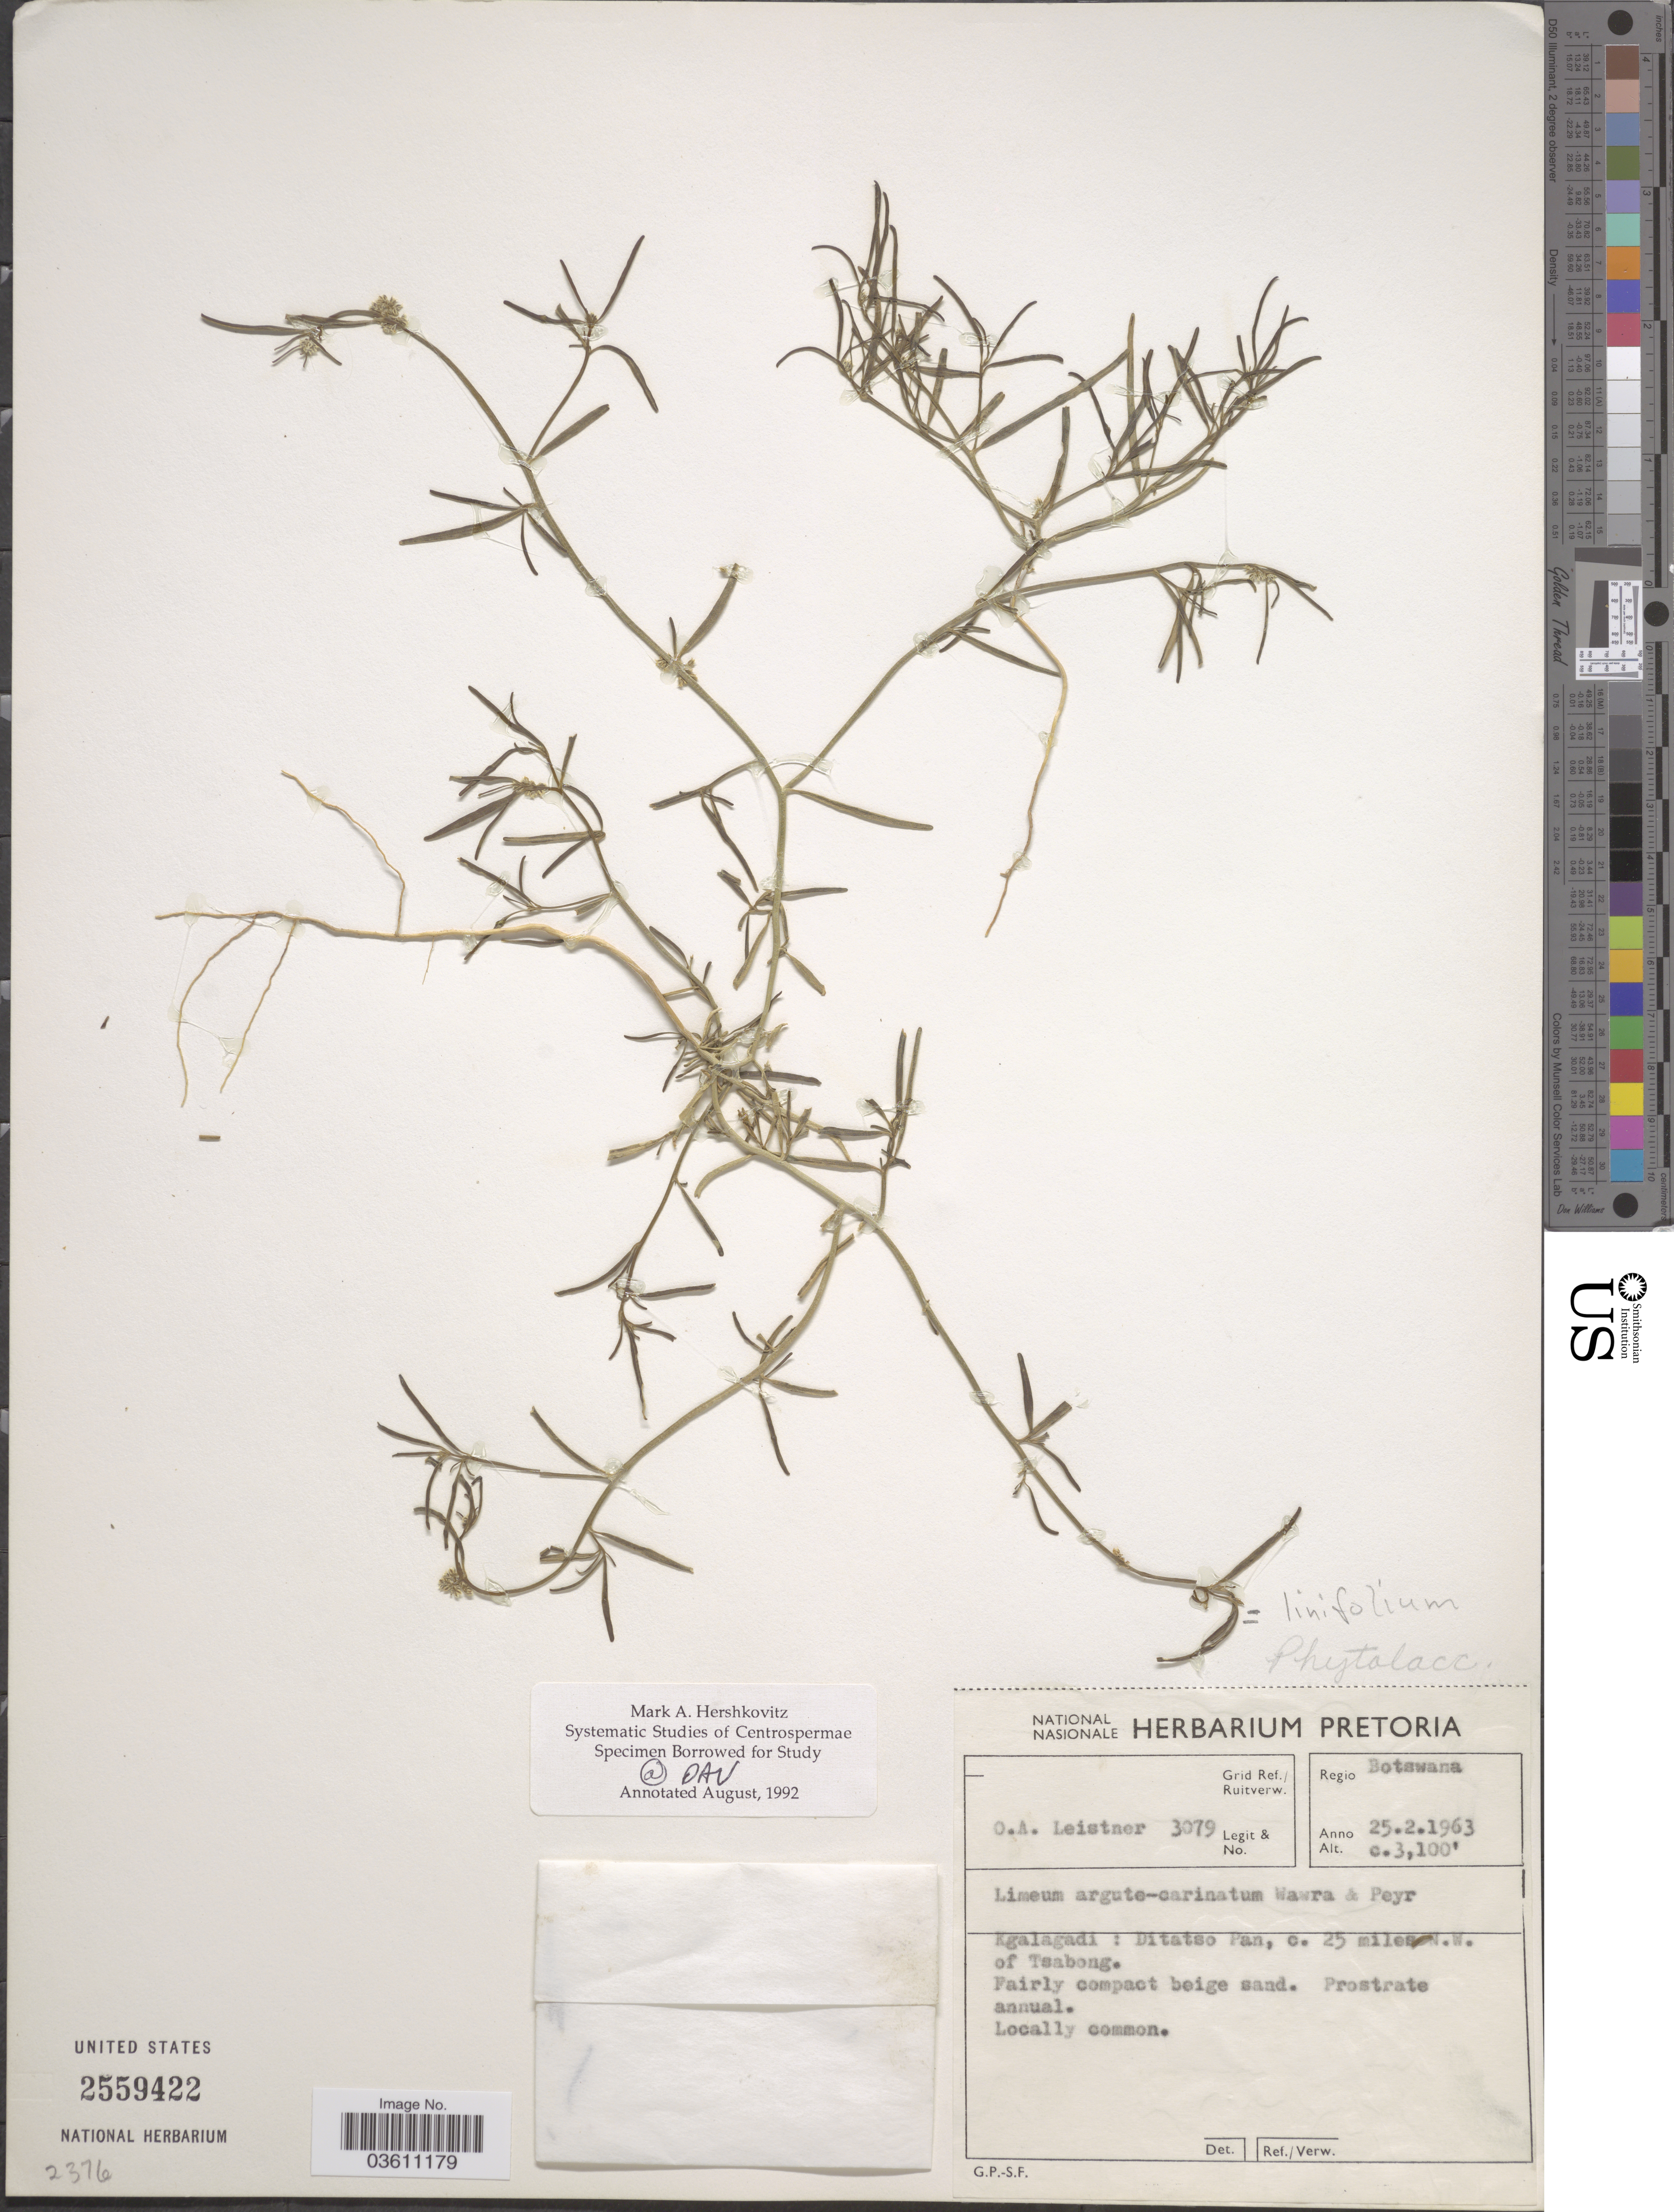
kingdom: Plantae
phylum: Tracheophyta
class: Magnoliopsida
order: Caryophyllales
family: Limeaceae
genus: Limeum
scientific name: Limeum linifolium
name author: Fenzl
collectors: O. A. Leistner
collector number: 3079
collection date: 1963-02-25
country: Botswana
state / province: Kgalagadi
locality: Kgalagadi: Ditatso Pan, c.25 miles N.W. of Tsabong.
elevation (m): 945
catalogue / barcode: US 2559422